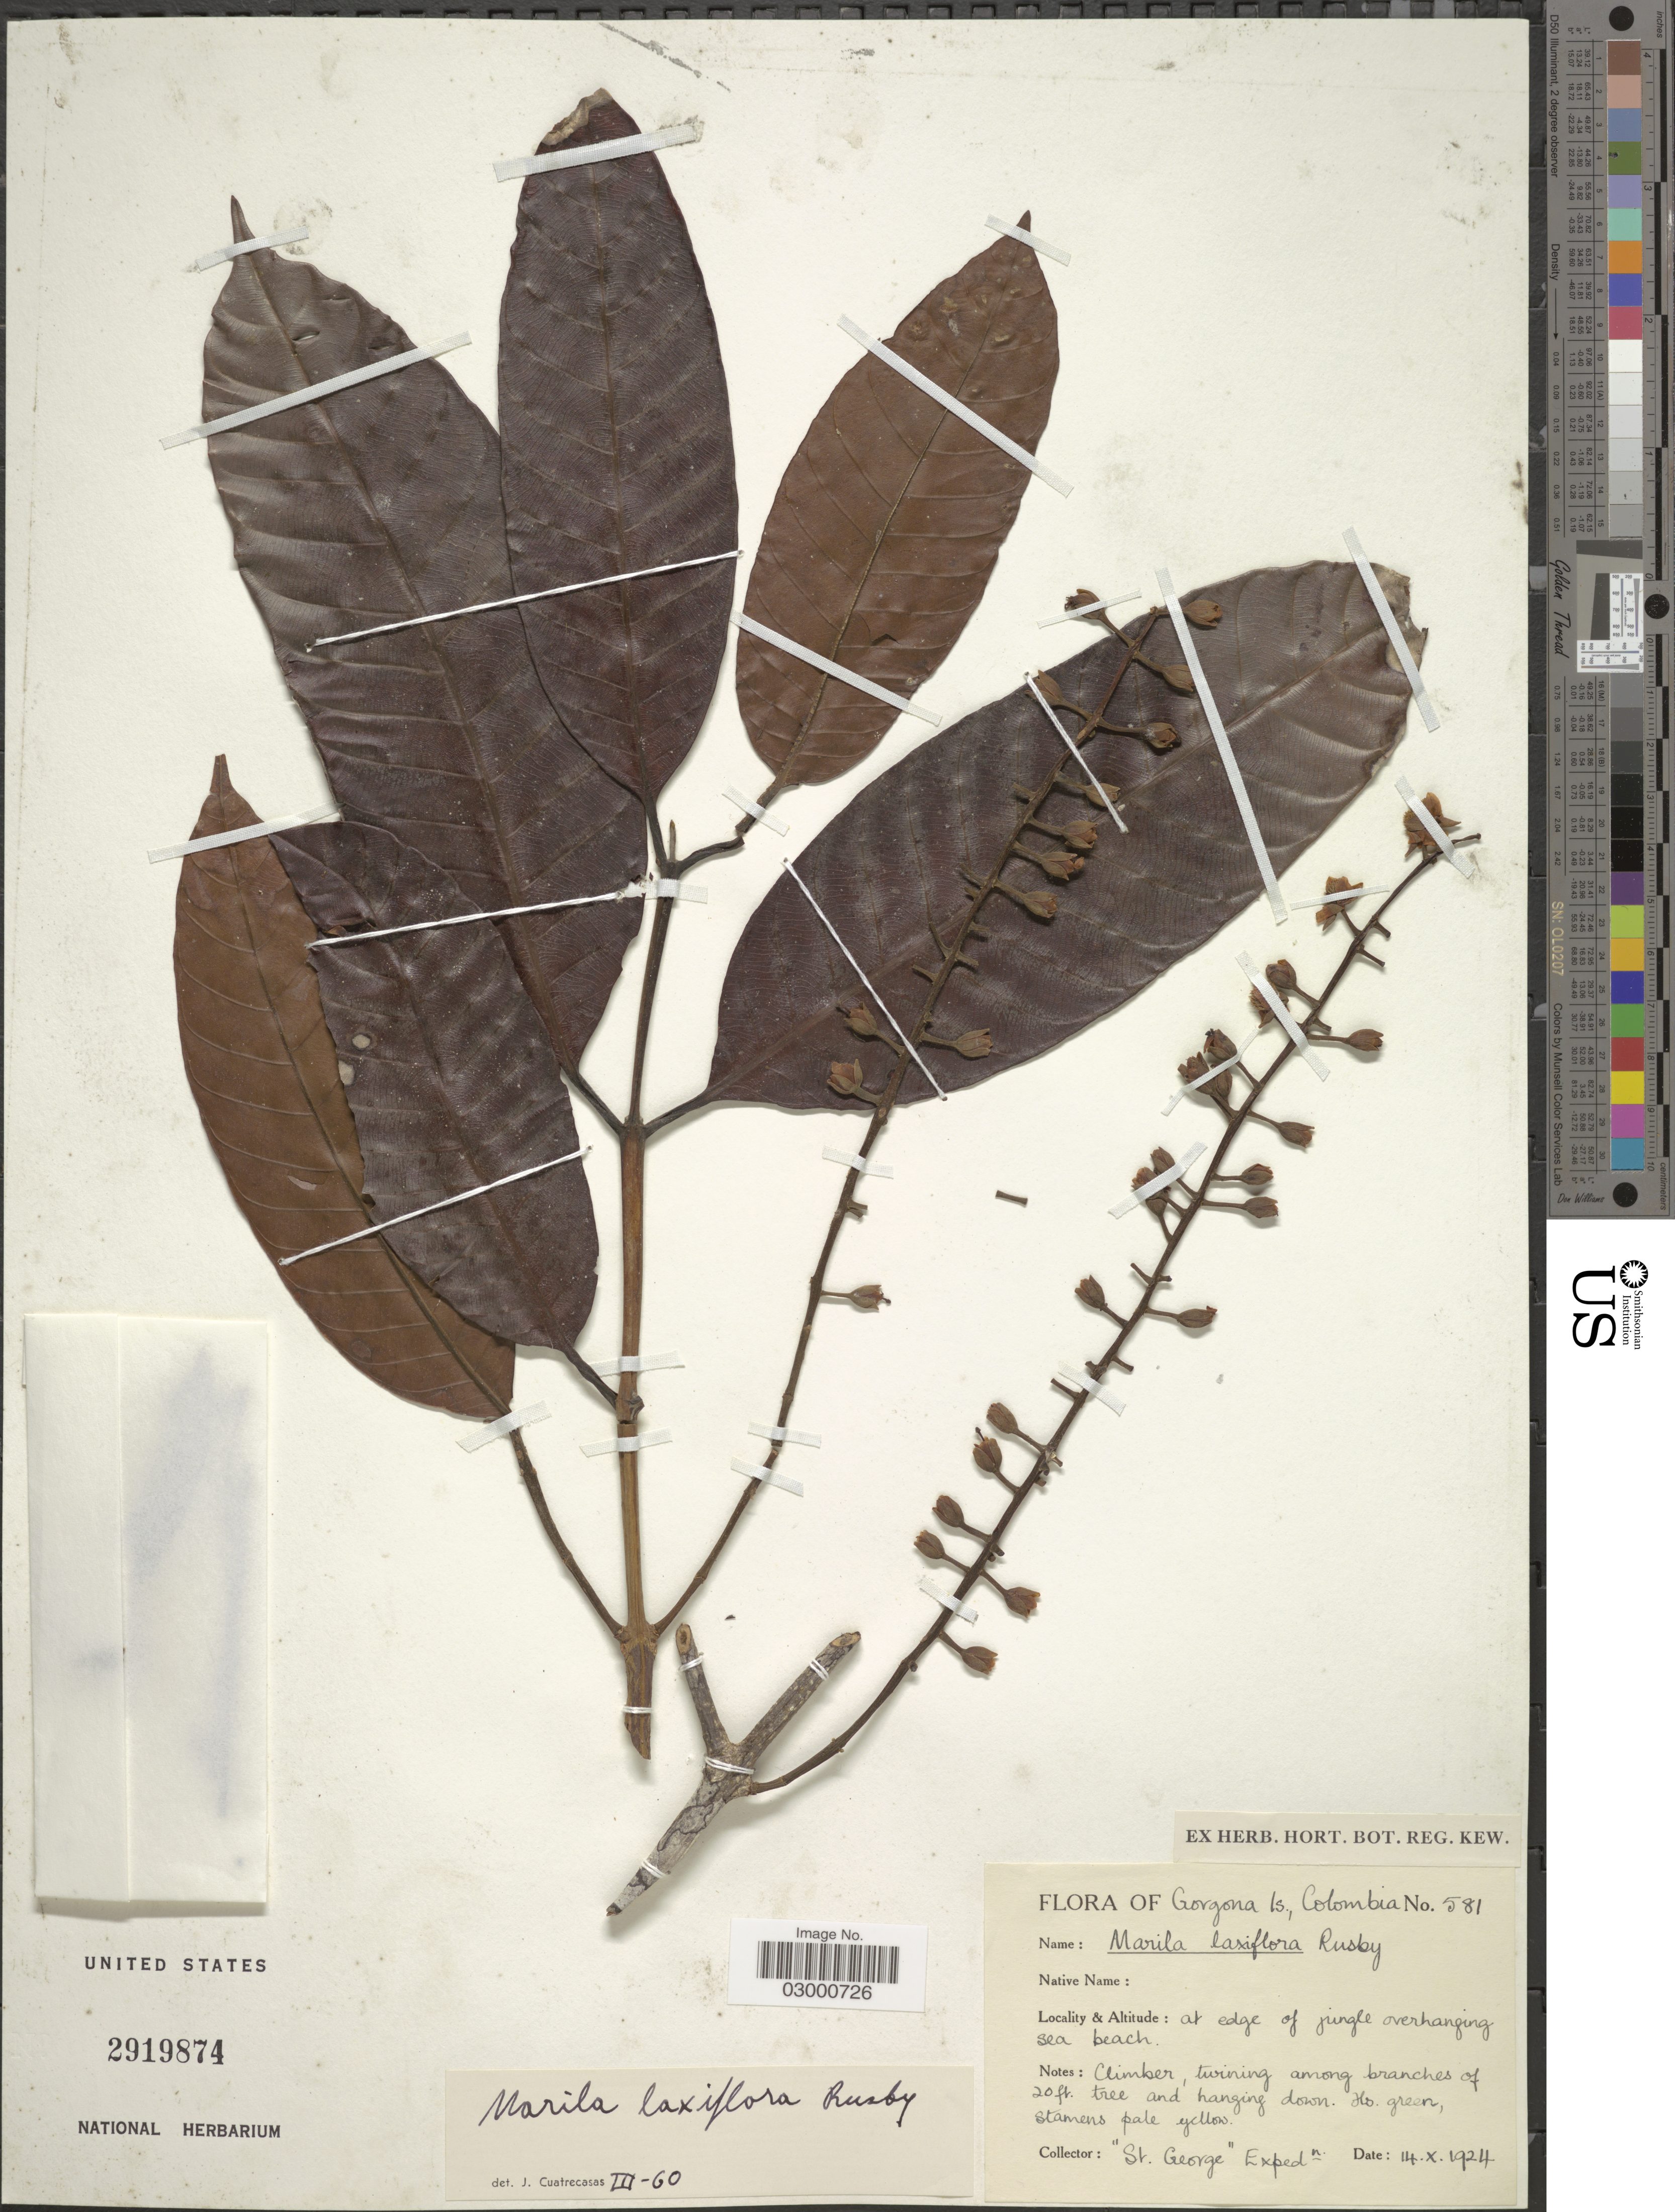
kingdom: Plantae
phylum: Tracheophyta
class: Magnoliopsida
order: Malpighiales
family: Calophyllaceae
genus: Marila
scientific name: Marila laxiflora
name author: Rusby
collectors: St. George Exped.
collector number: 581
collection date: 1924-10-14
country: Colombia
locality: Gorgona Is. At edge of jungle overhanging sea beach.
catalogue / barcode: US 2919874